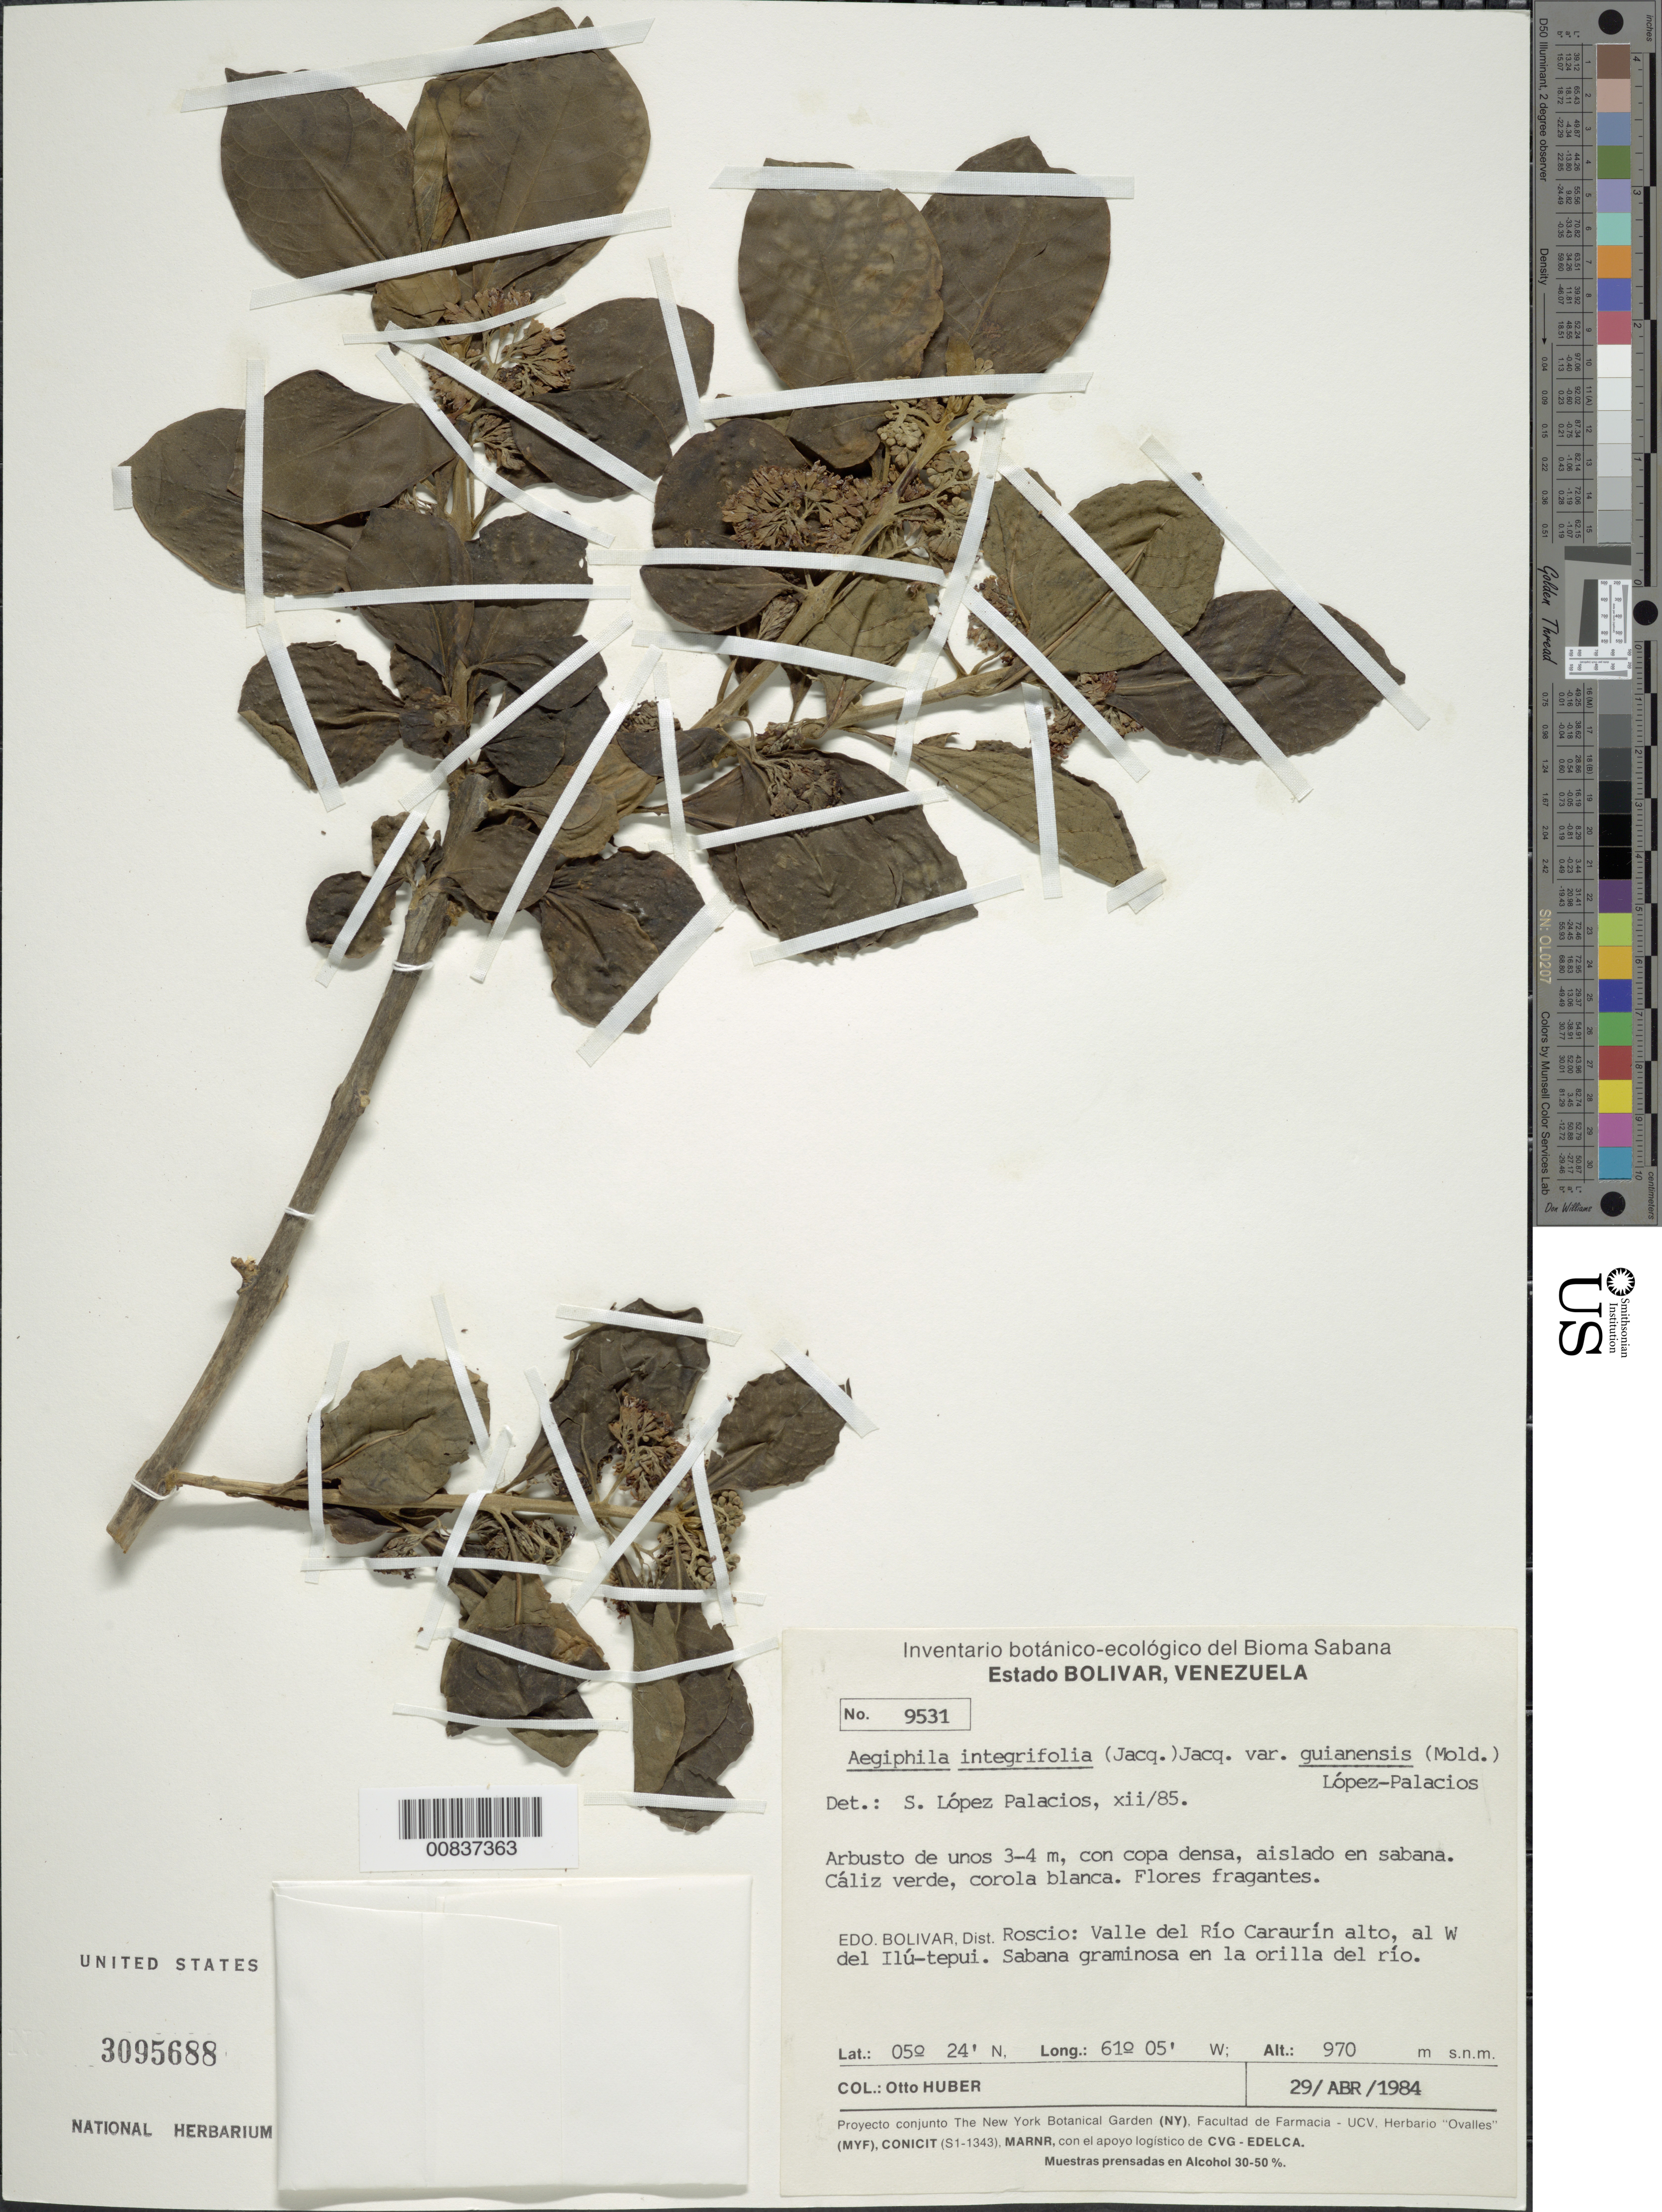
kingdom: Plantae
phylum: Tracheophyta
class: Magnoliopsida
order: Lamiales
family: Lamiaceae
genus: Aegiphila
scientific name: Aegiphila integrifolia var. guianensis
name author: (Moldenke)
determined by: López-Palacios, S.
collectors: O. Huber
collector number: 9531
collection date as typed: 29-Apr-84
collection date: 1984-04-29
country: Venezuela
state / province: Bolívar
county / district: Roscio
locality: Río Caraurin alto valley, al W del Ilu-tepuí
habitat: Sabana graminosa en la orilla del rio; aislado en sabana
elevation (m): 970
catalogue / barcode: US 3095688